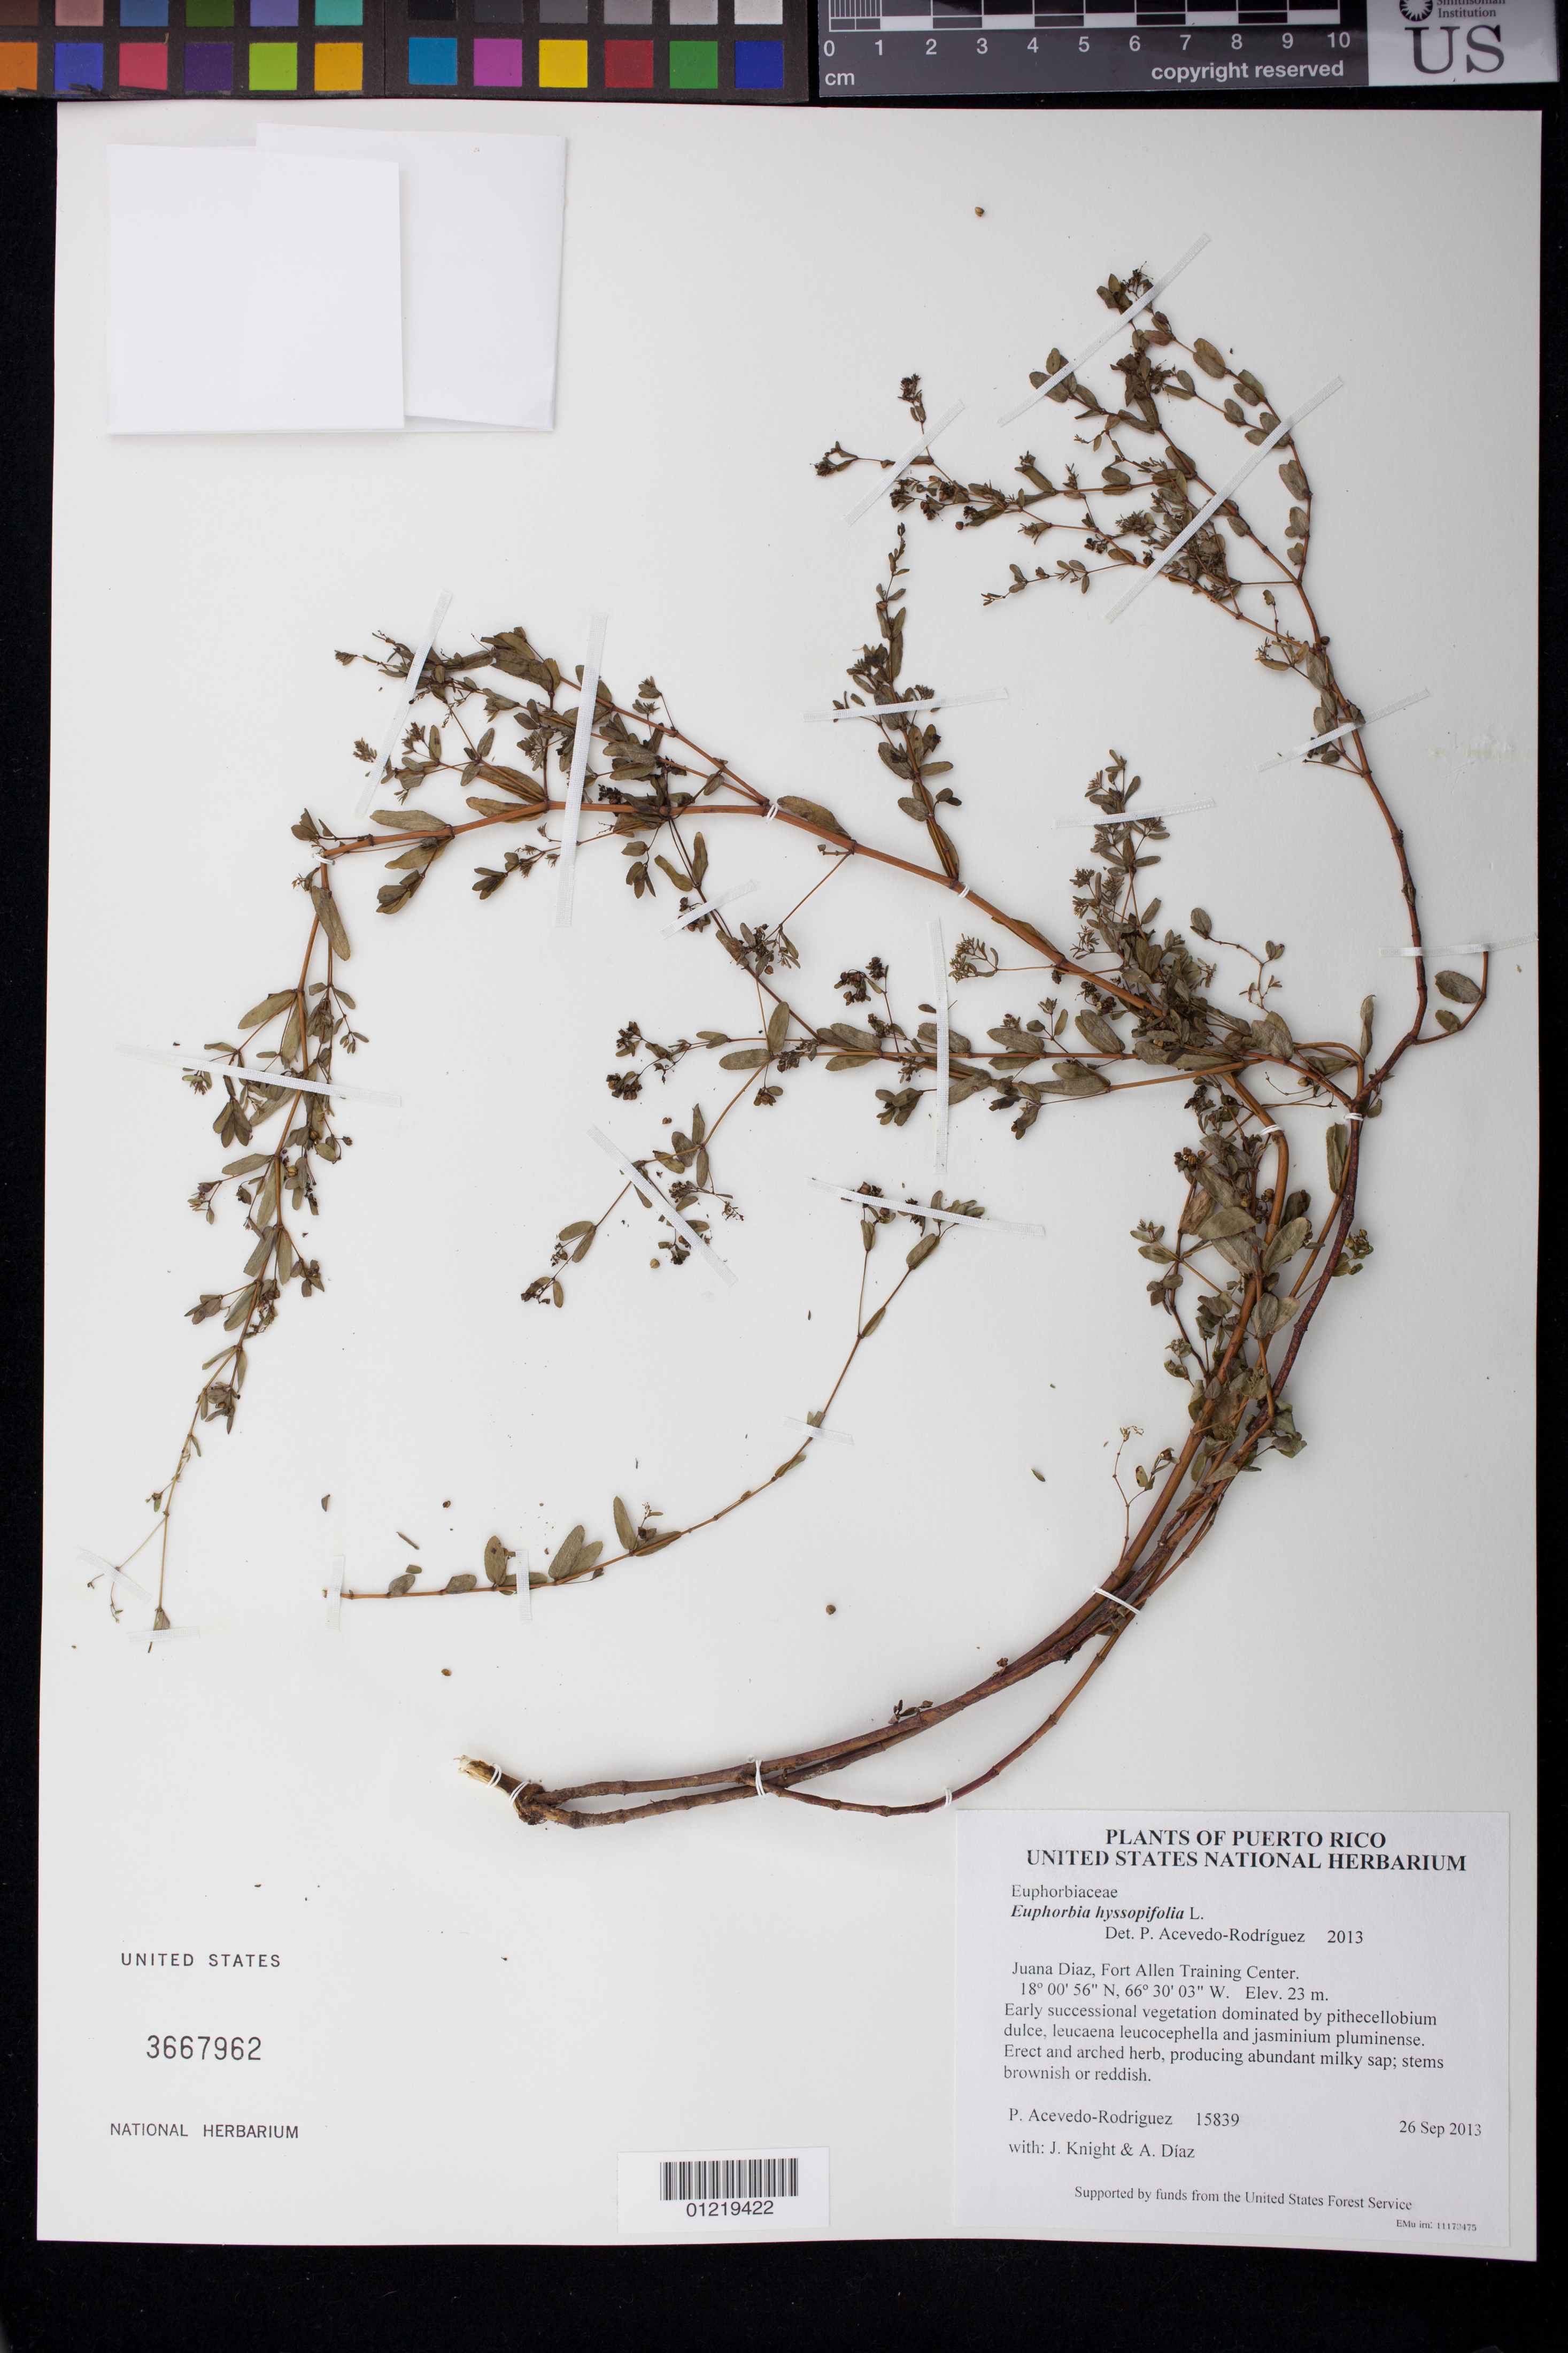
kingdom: Plantae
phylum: Tracheophyta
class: Magnoliopsida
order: Malpighiales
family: Euphorbiaceae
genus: Euphorbia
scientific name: Euphorbia hyssopifolia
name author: L.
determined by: Acevedo-Rodríguez, P., (BOT), Smithsonian Institution - National Museum of Natural History (UNITED STATES)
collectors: P. Acevedo-Rodr., J. Knight & A. Díaz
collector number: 15839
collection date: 2013-09-26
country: Puerto Rico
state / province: Juana Diaz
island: Puerto Rico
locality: Fort Allen Training Center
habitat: Early successional vegetation dominated by pithecellobium dulce, leucaena leucocephella and jasminium pluminense.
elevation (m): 23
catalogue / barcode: US 3667962